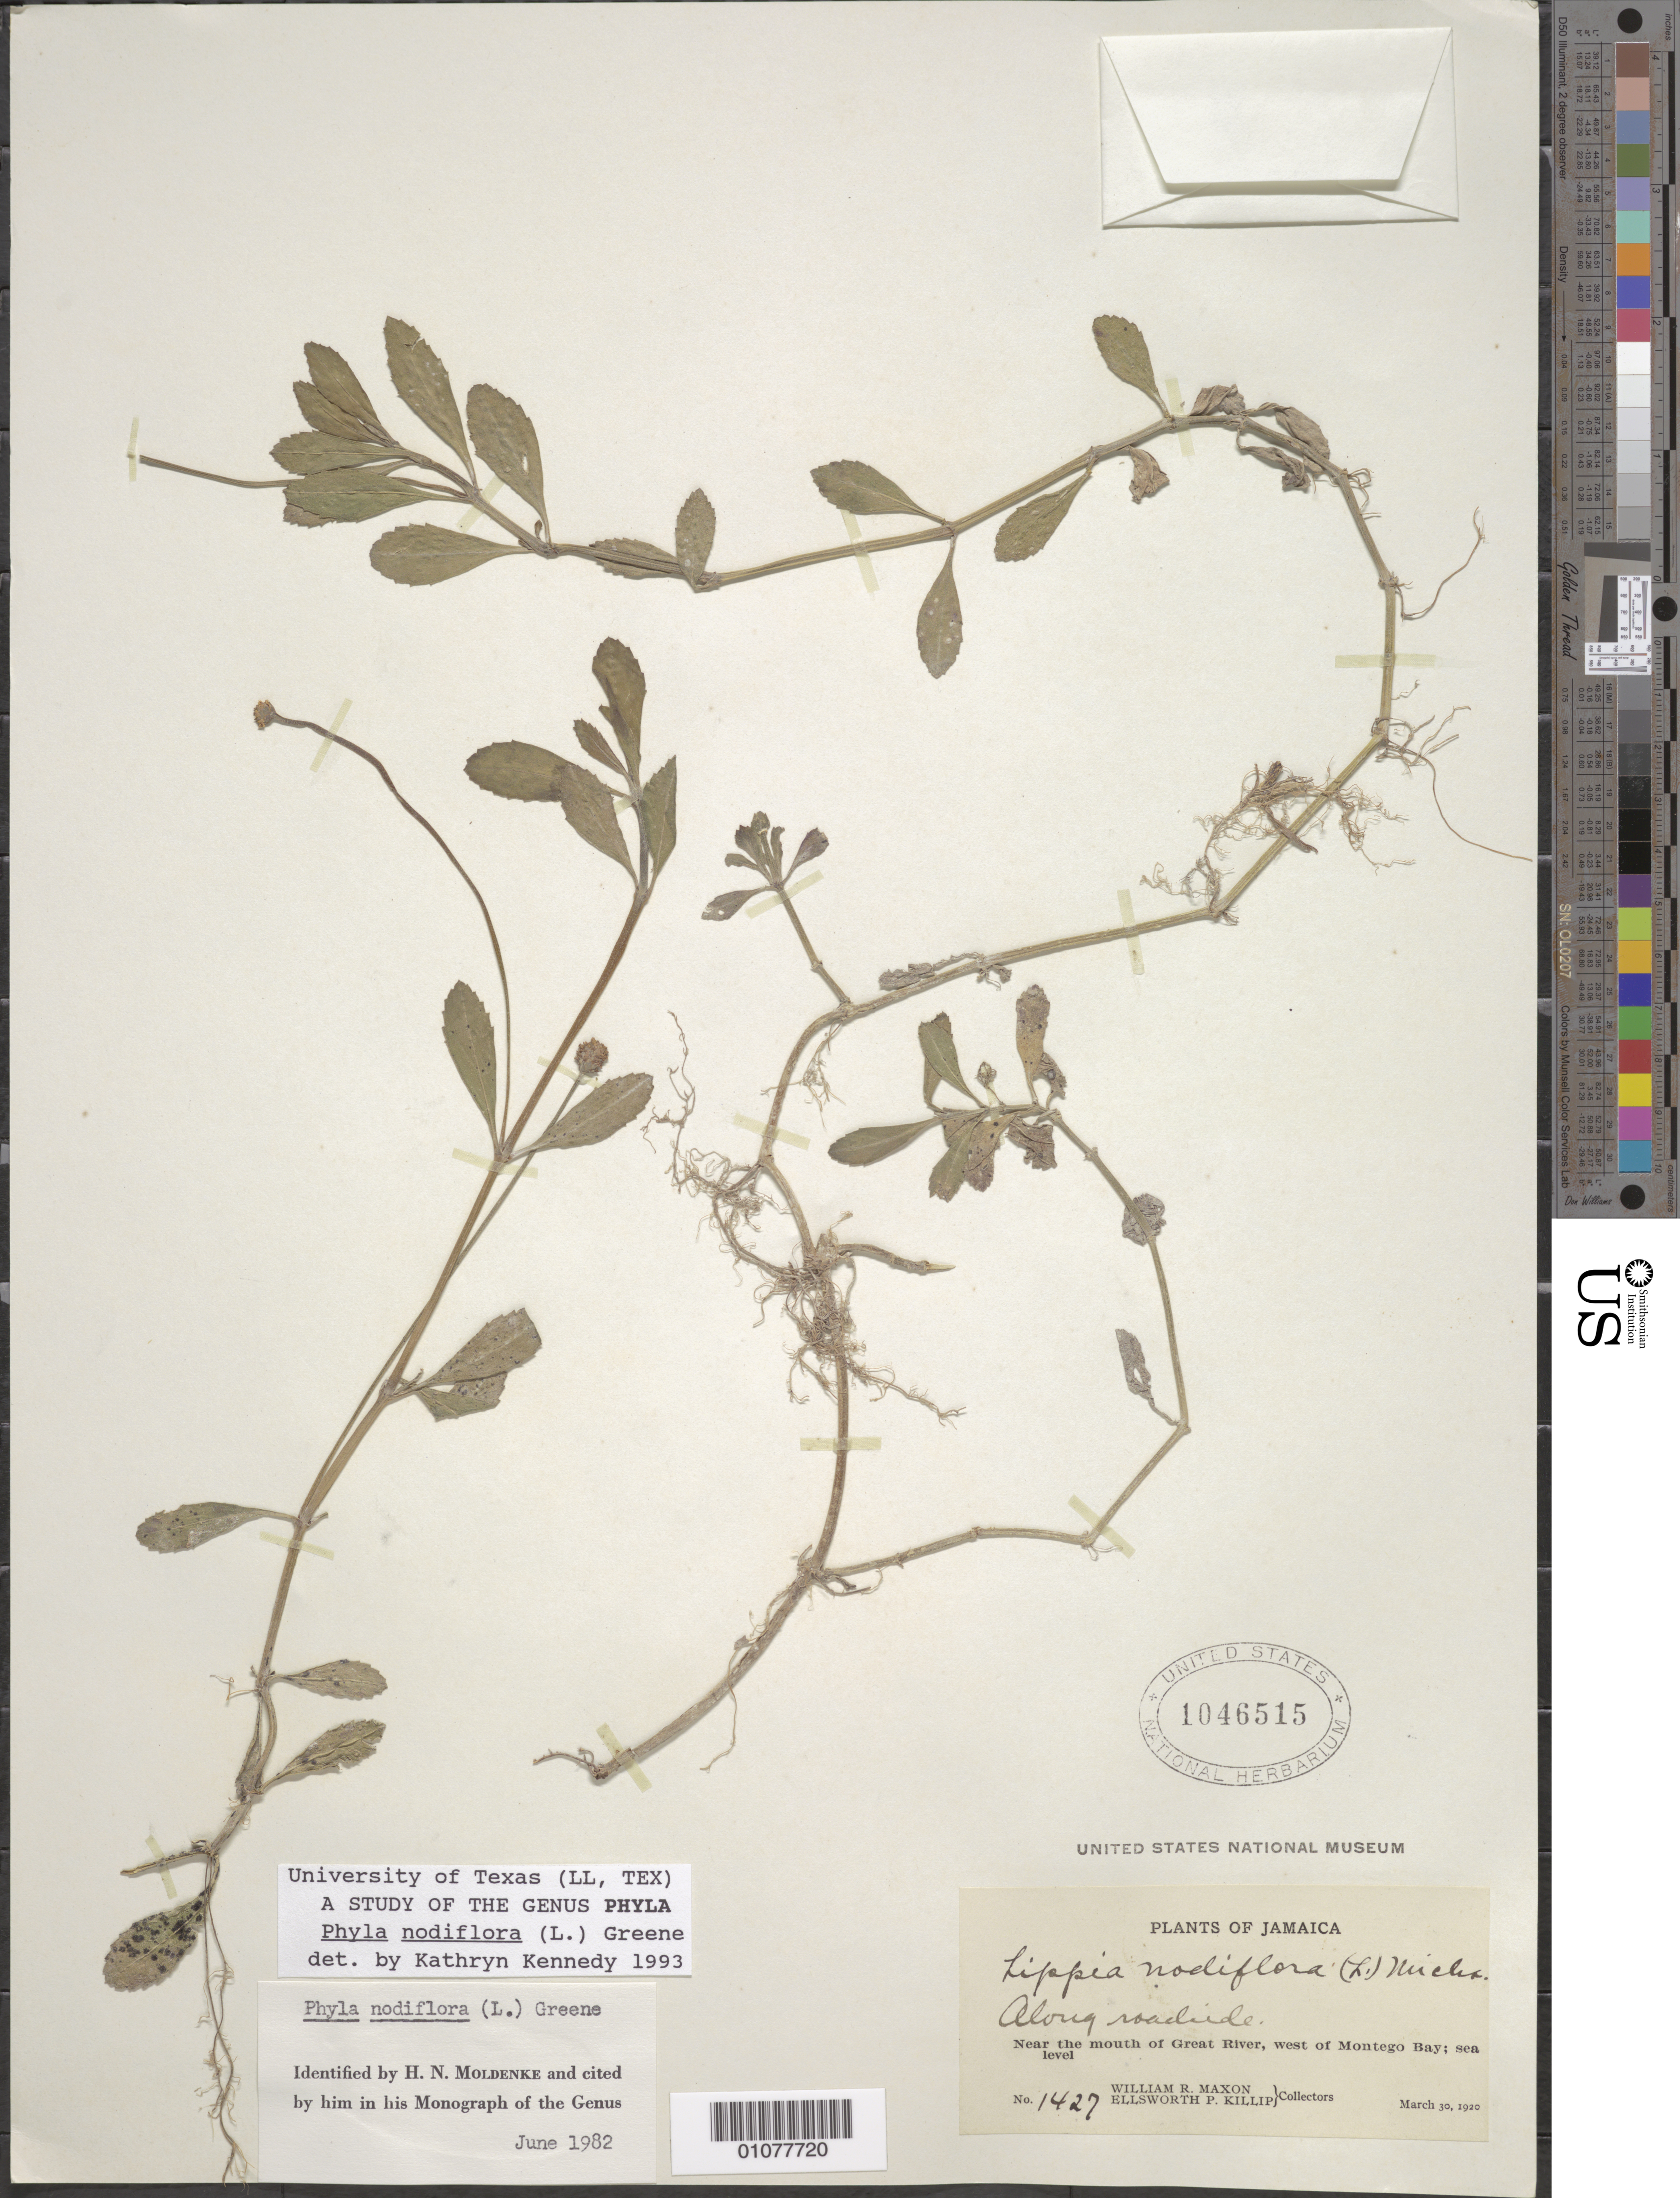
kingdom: Plantae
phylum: Tracheophyta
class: Magnoliopsida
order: Lamiales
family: Verbenaceae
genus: Phyla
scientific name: Phyla nodiflora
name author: (L.) Greene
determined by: Kennedy, K.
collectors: W. R. Maxon & E. P. Killip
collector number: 1427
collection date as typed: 30 Mar 1920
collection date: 1920-03-30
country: Jamaica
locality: Near the mouth of Great River, W of Montego Bay.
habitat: Along roadside.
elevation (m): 0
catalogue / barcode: US 1046515